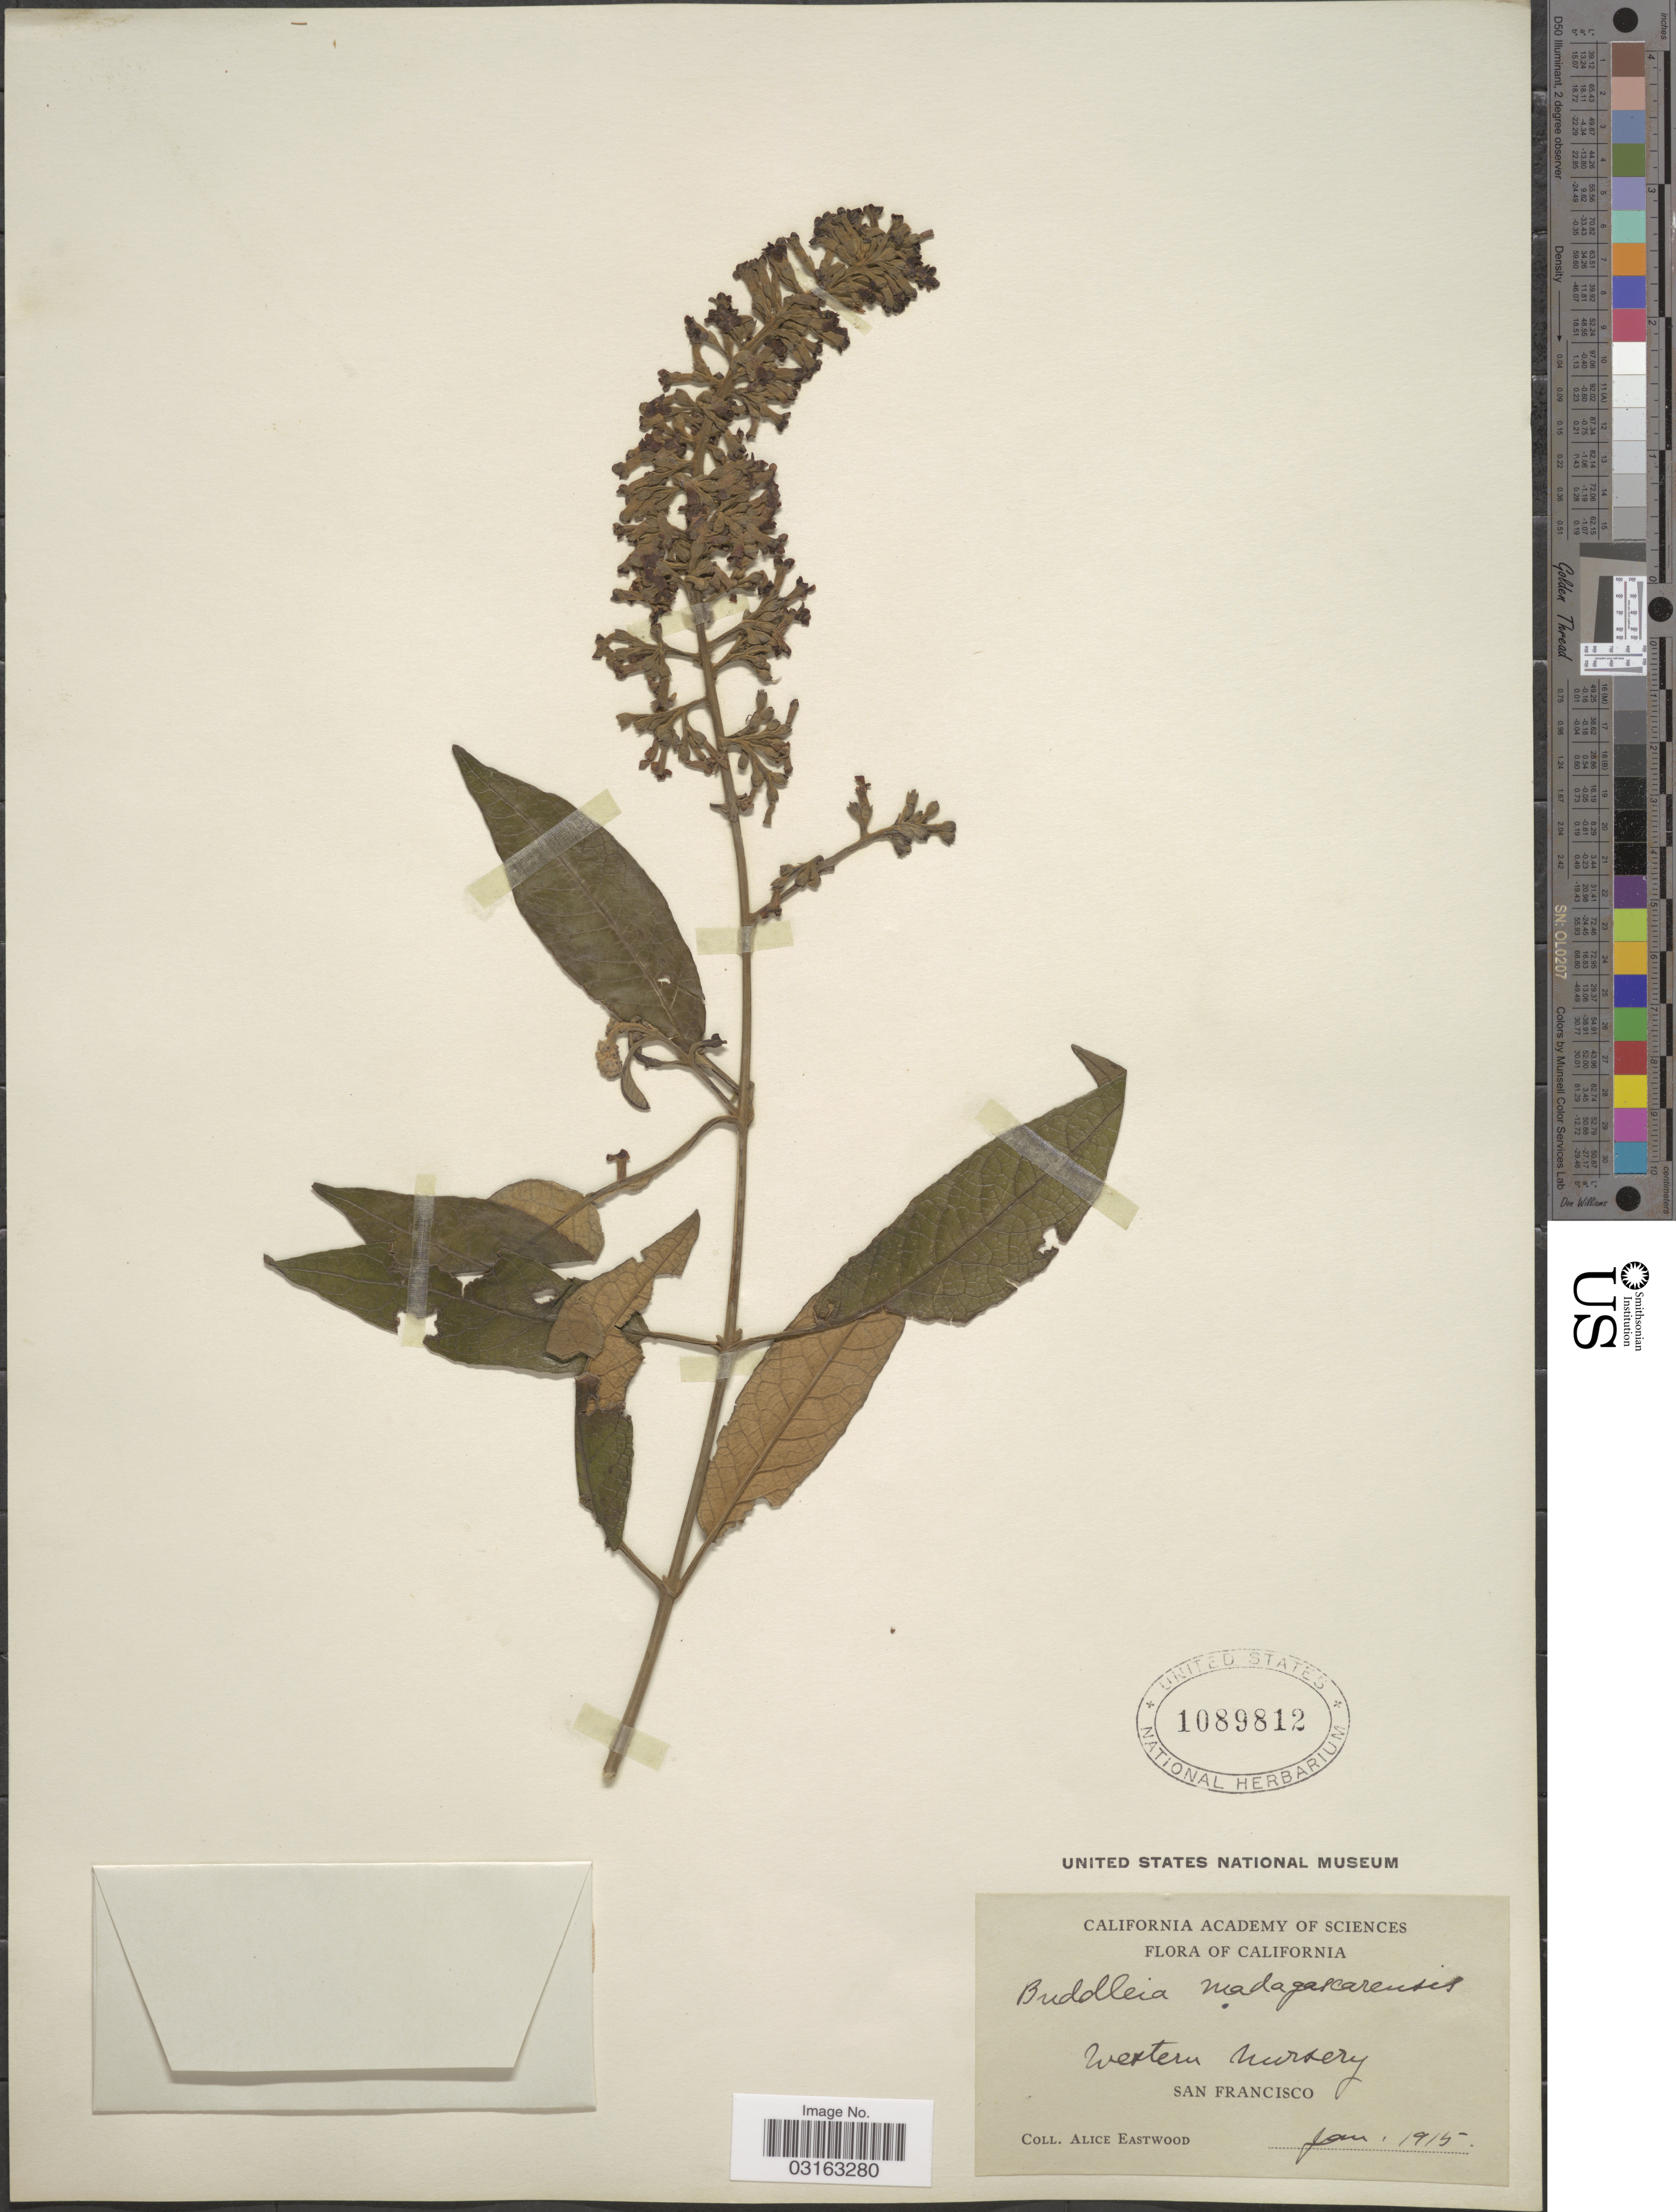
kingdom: Plantae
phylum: Tracheophyta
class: Magnoliopsida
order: Lamiales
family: Scrophulariaceae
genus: Buddleja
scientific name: Buddleja madagascariensis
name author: Lam.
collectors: A. Eastwood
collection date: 1915-01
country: United States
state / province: California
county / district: San Francisco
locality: Western Nursery. San Francisco.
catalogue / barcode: US 1089812